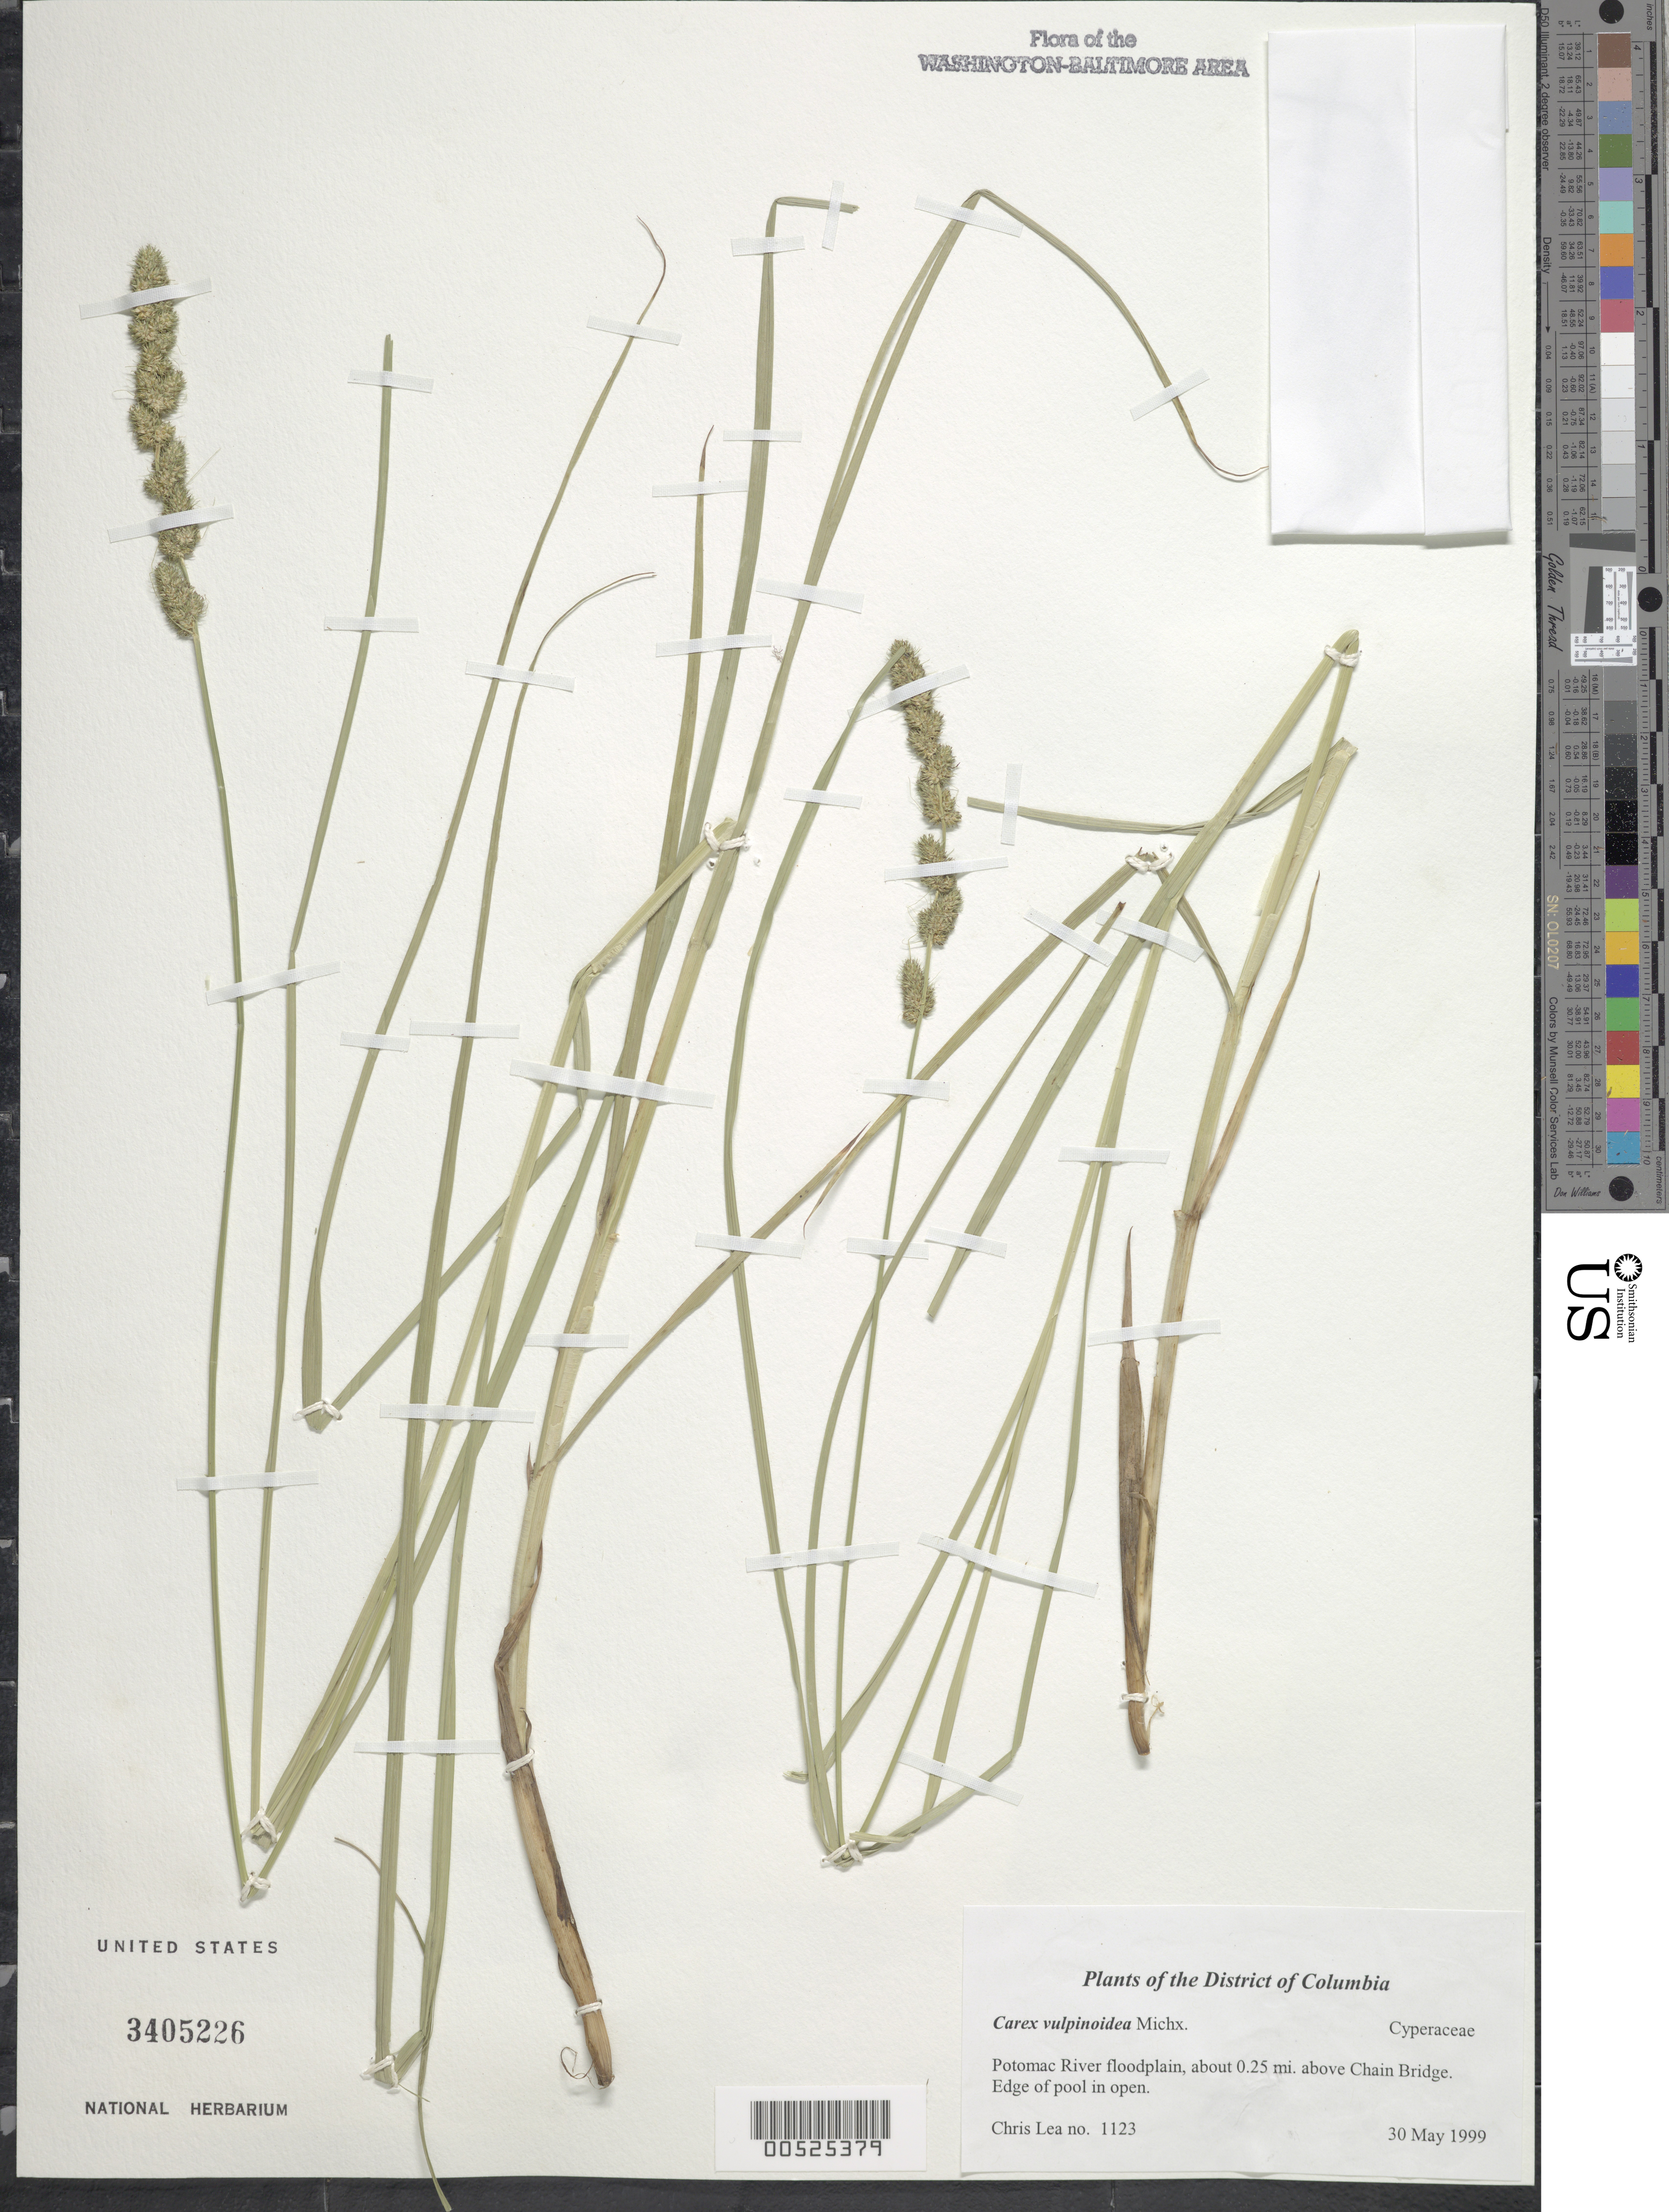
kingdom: Plantae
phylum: Tracheophyta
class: Liliopsida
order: Poales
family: Cyperaceae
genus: Carex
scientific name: Carex vulpinoidea Michx.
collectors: C. Lea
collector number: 1123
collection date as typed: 30 May 1999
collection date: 1999-05-30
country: United States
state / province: District of Columbia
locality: Potomac River floodplain, about 0.25 mi. above Chain Bridge.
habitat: Edge of pool in open.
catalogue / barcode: US 3405226